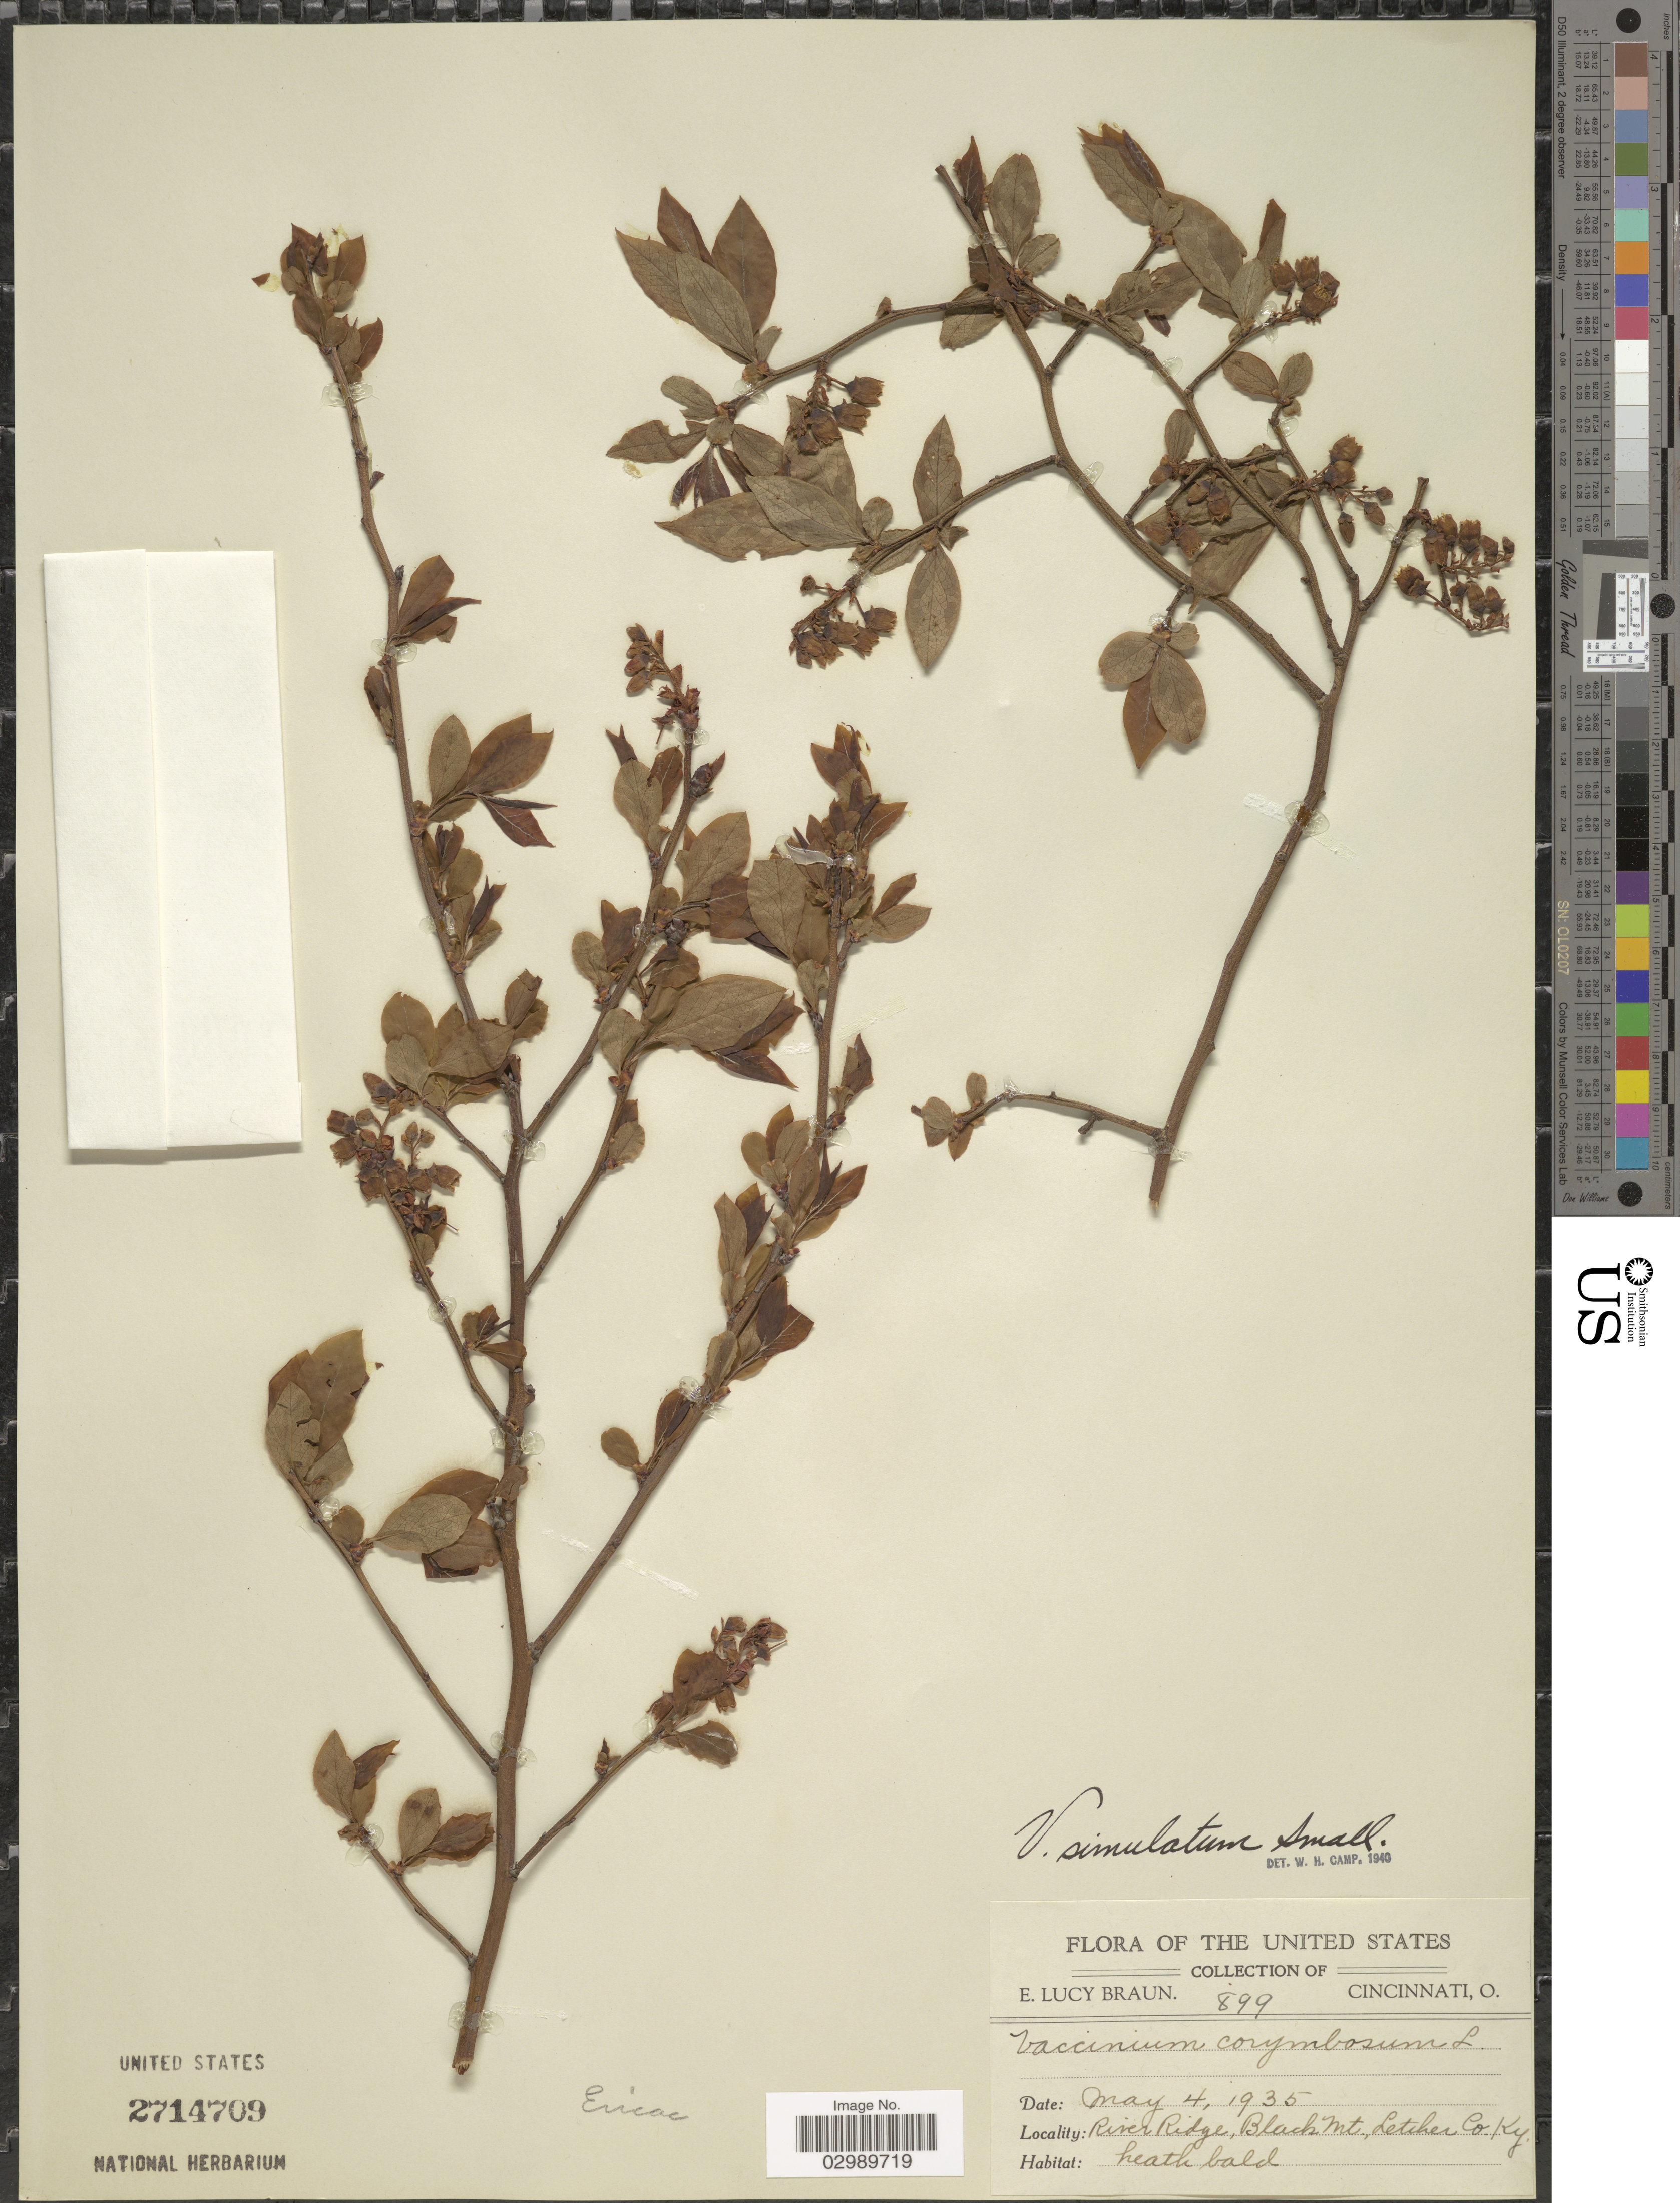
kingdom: Plantae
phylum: Tracheophyta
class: Magnoliopsida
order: Ericales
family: Ericaceae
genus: Vaccinium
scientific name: Vaccinium simulatum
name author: Small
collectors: E. L. Braun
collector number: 899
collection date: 1935-05-04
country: United States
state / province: Kentucky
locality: River Ridge, Black Mt., Letcher Co. Ky.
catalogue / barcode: US 2714709